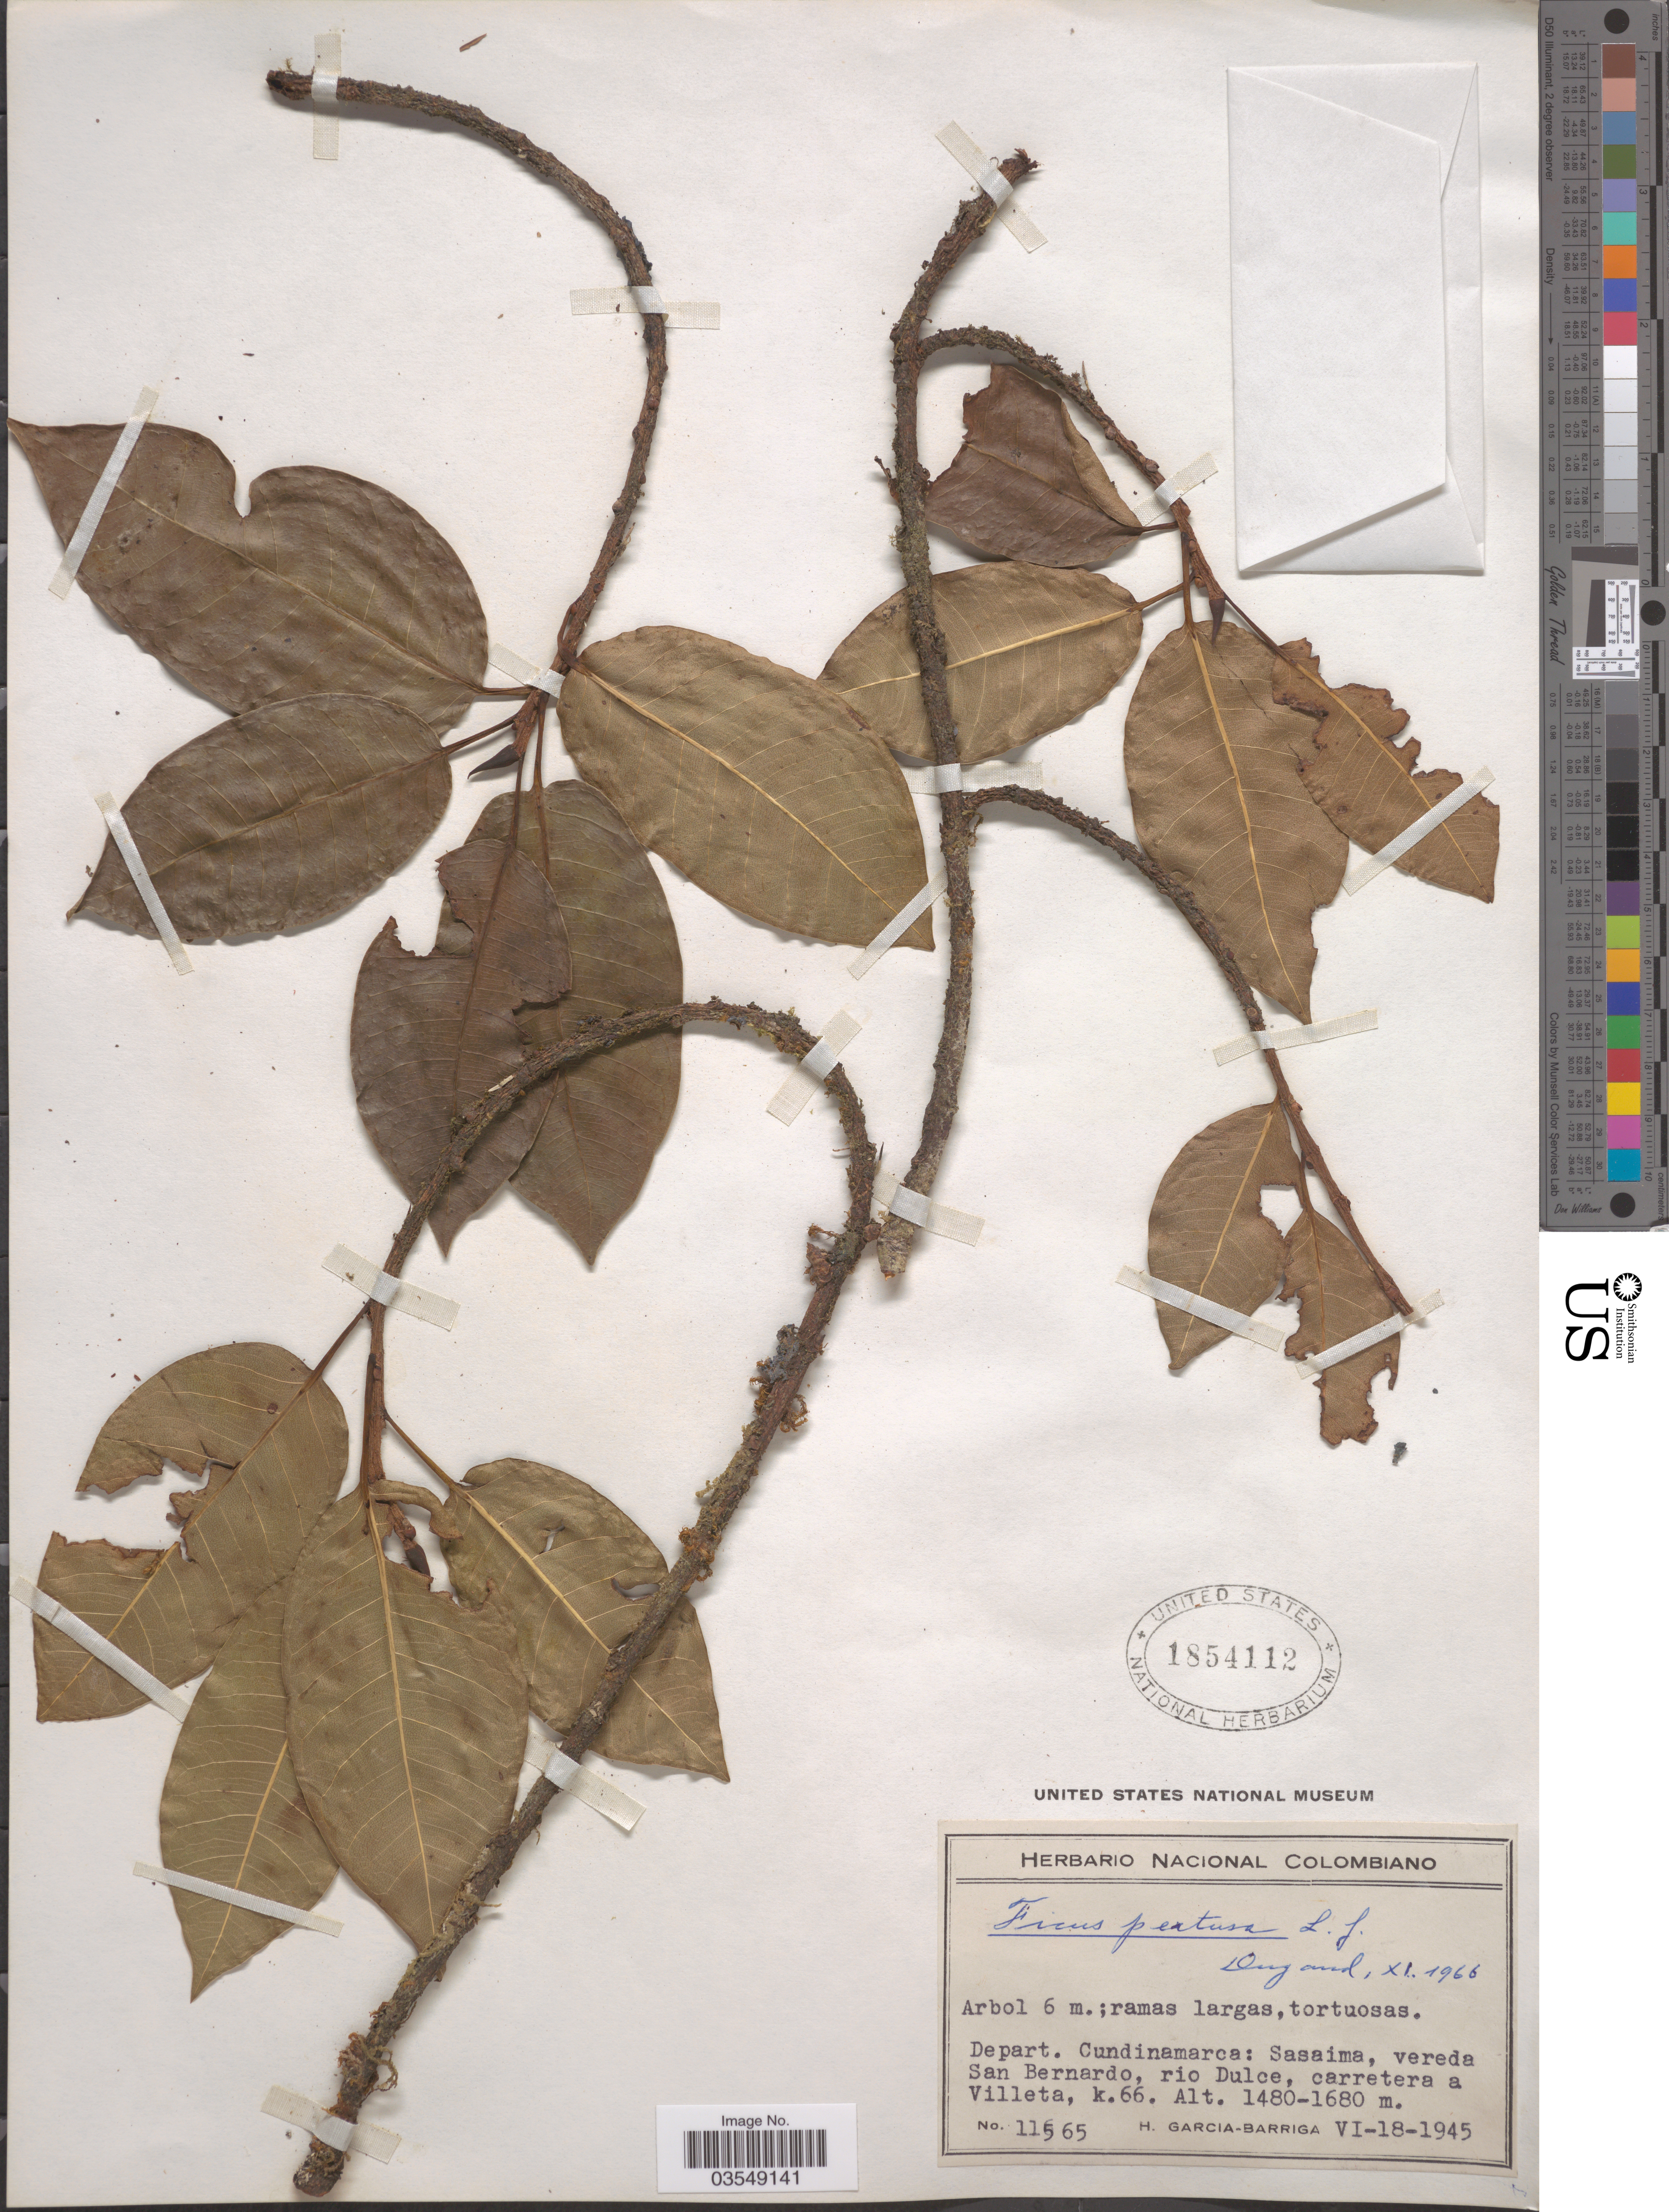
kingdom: Plantae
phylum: Tracheophyta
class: Magnoliopsida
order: Rosales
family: Moraceae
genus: Ficus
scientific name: Ficus pertusa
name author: L. f.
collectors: H. García Barriga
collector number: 11565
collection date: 1945-06-18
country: Colombia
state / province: Cundinamarca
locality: Depart. Cundinamarca: Sasaima, vereda San Bernardo, rio Dulce, carretera a Villeta, k. 66.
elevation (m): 1480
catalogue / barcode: US 1854112